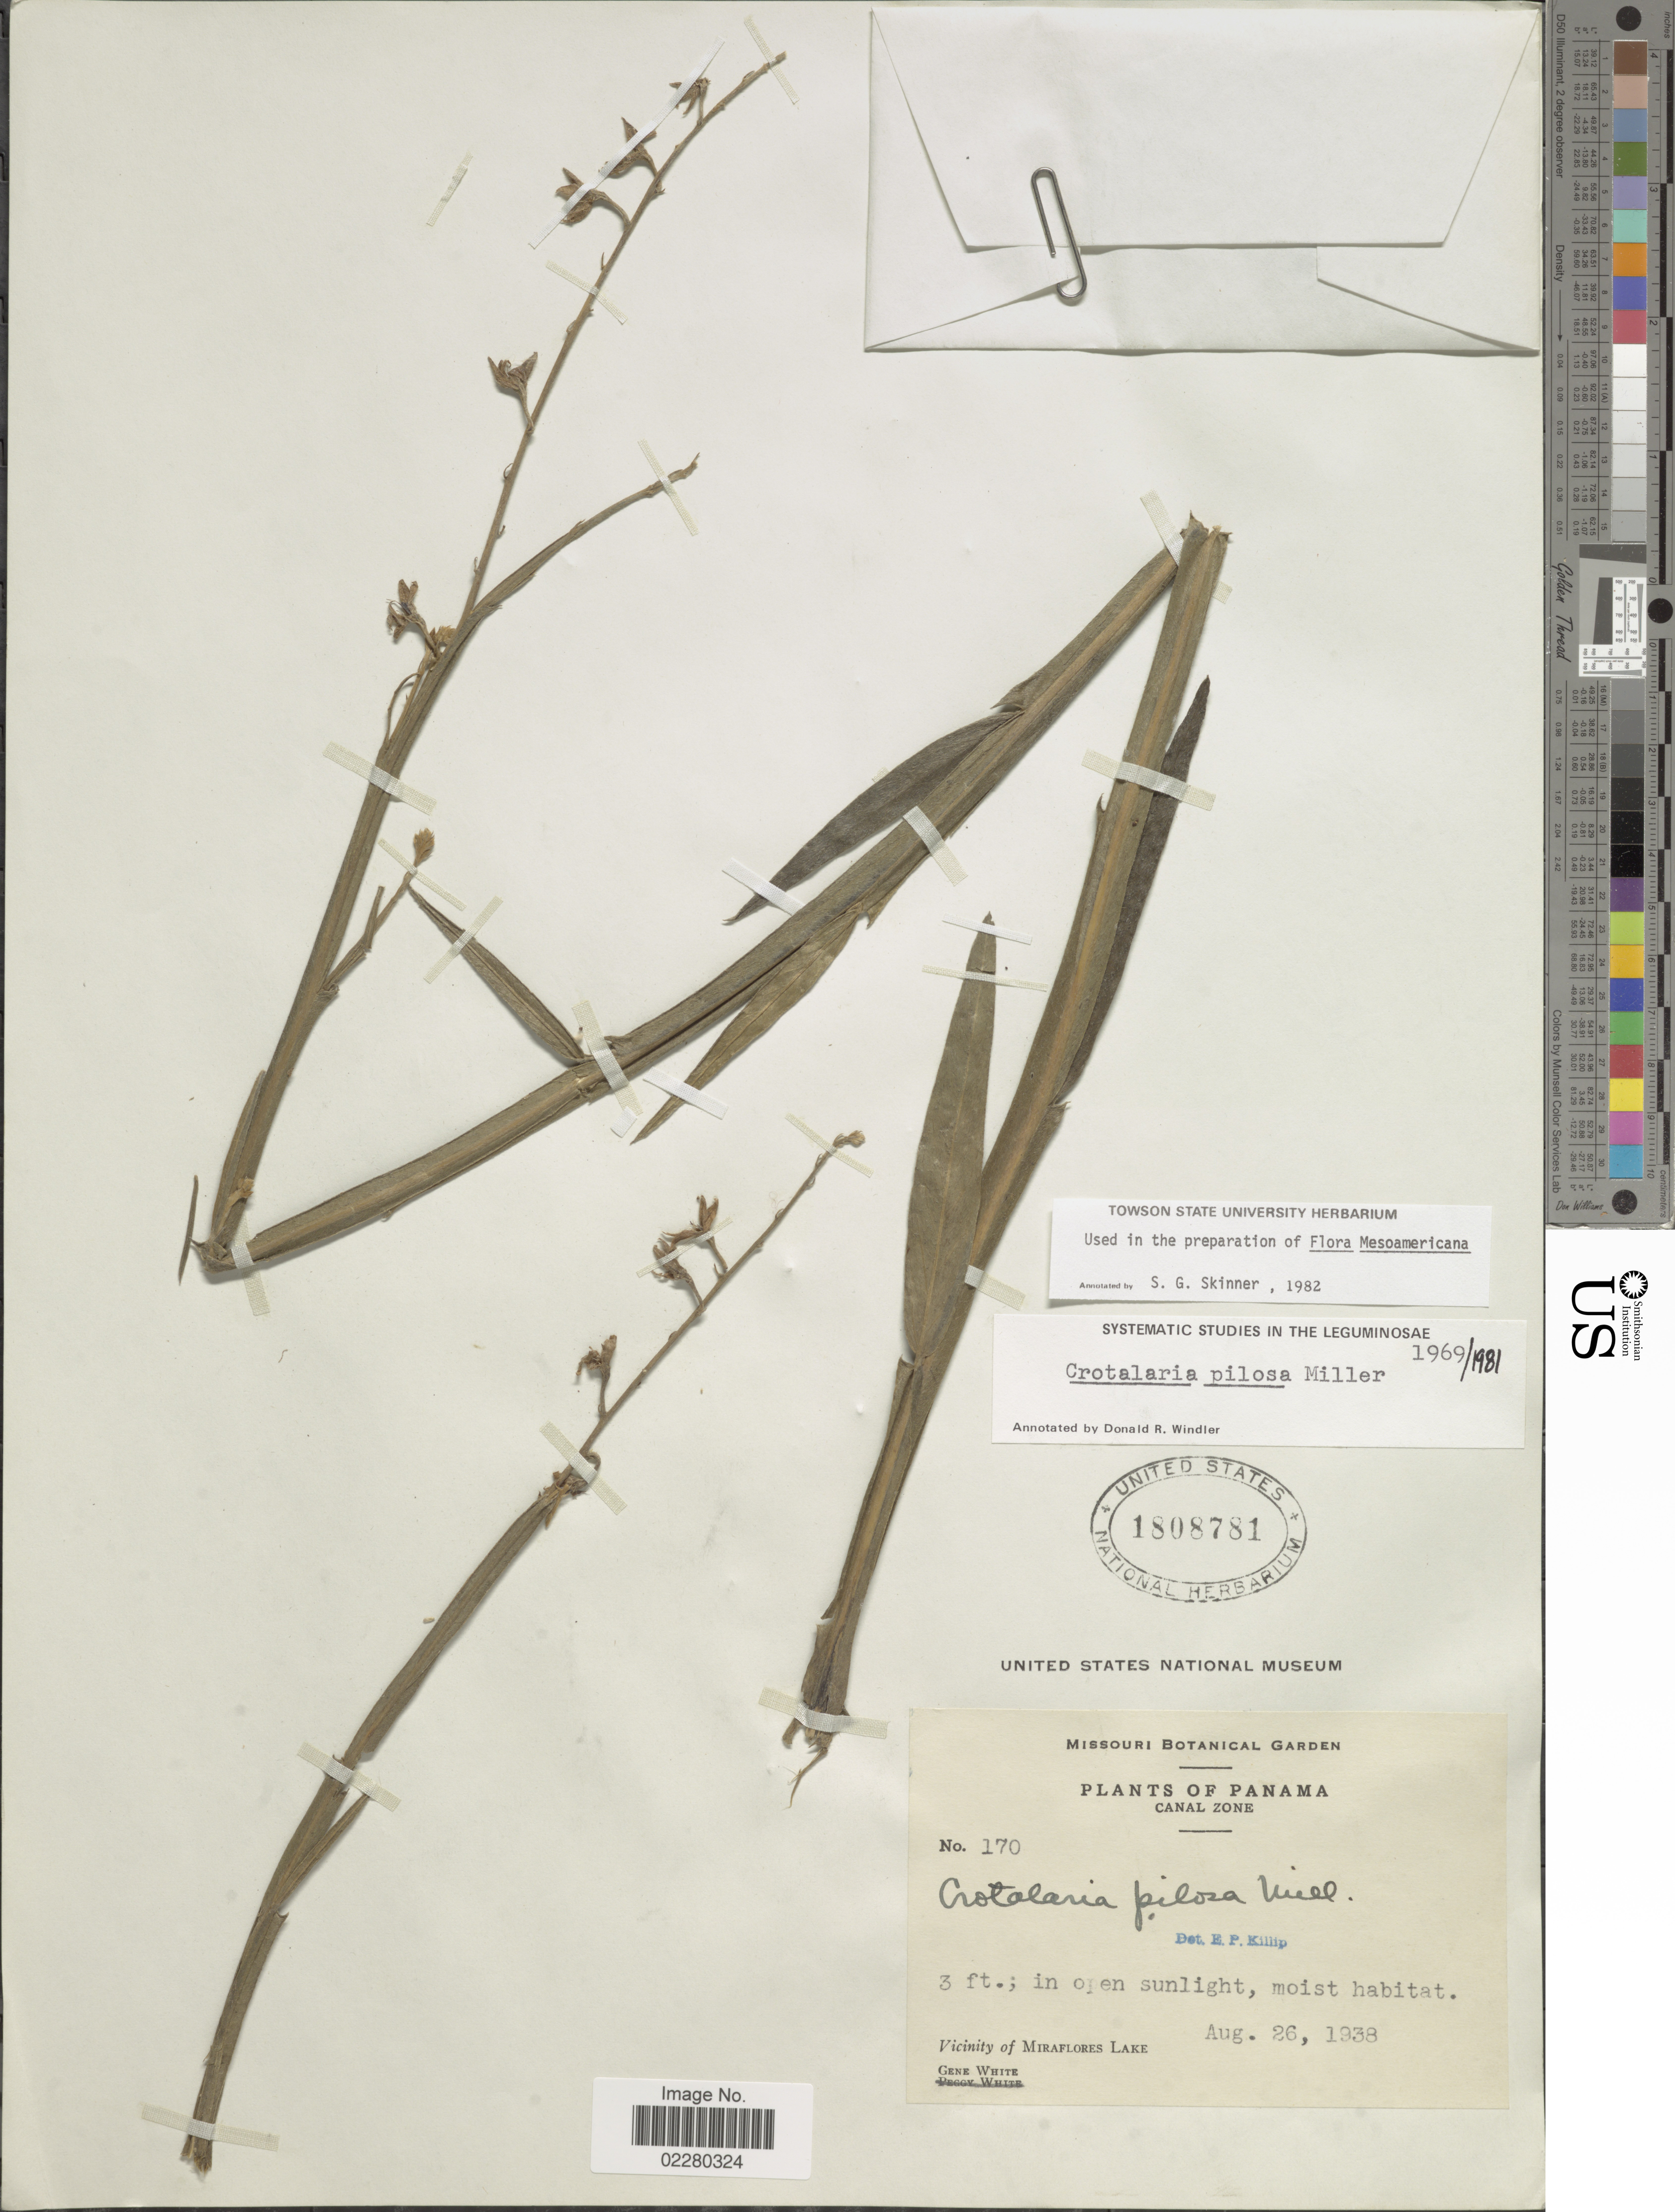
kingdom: Plantae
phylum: Tracheophyta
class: Magnoliopsida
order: Fabales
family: Fabaceae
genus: Crotalaria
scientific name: Crotalaria pilosa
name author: Mill.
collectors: G. White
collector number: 170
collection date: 1938-08-26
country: Panama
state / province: Panamá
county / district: Canal Zone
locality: Canal Zone. Vicinity of Miraflores Lake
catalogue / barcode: US 1808781